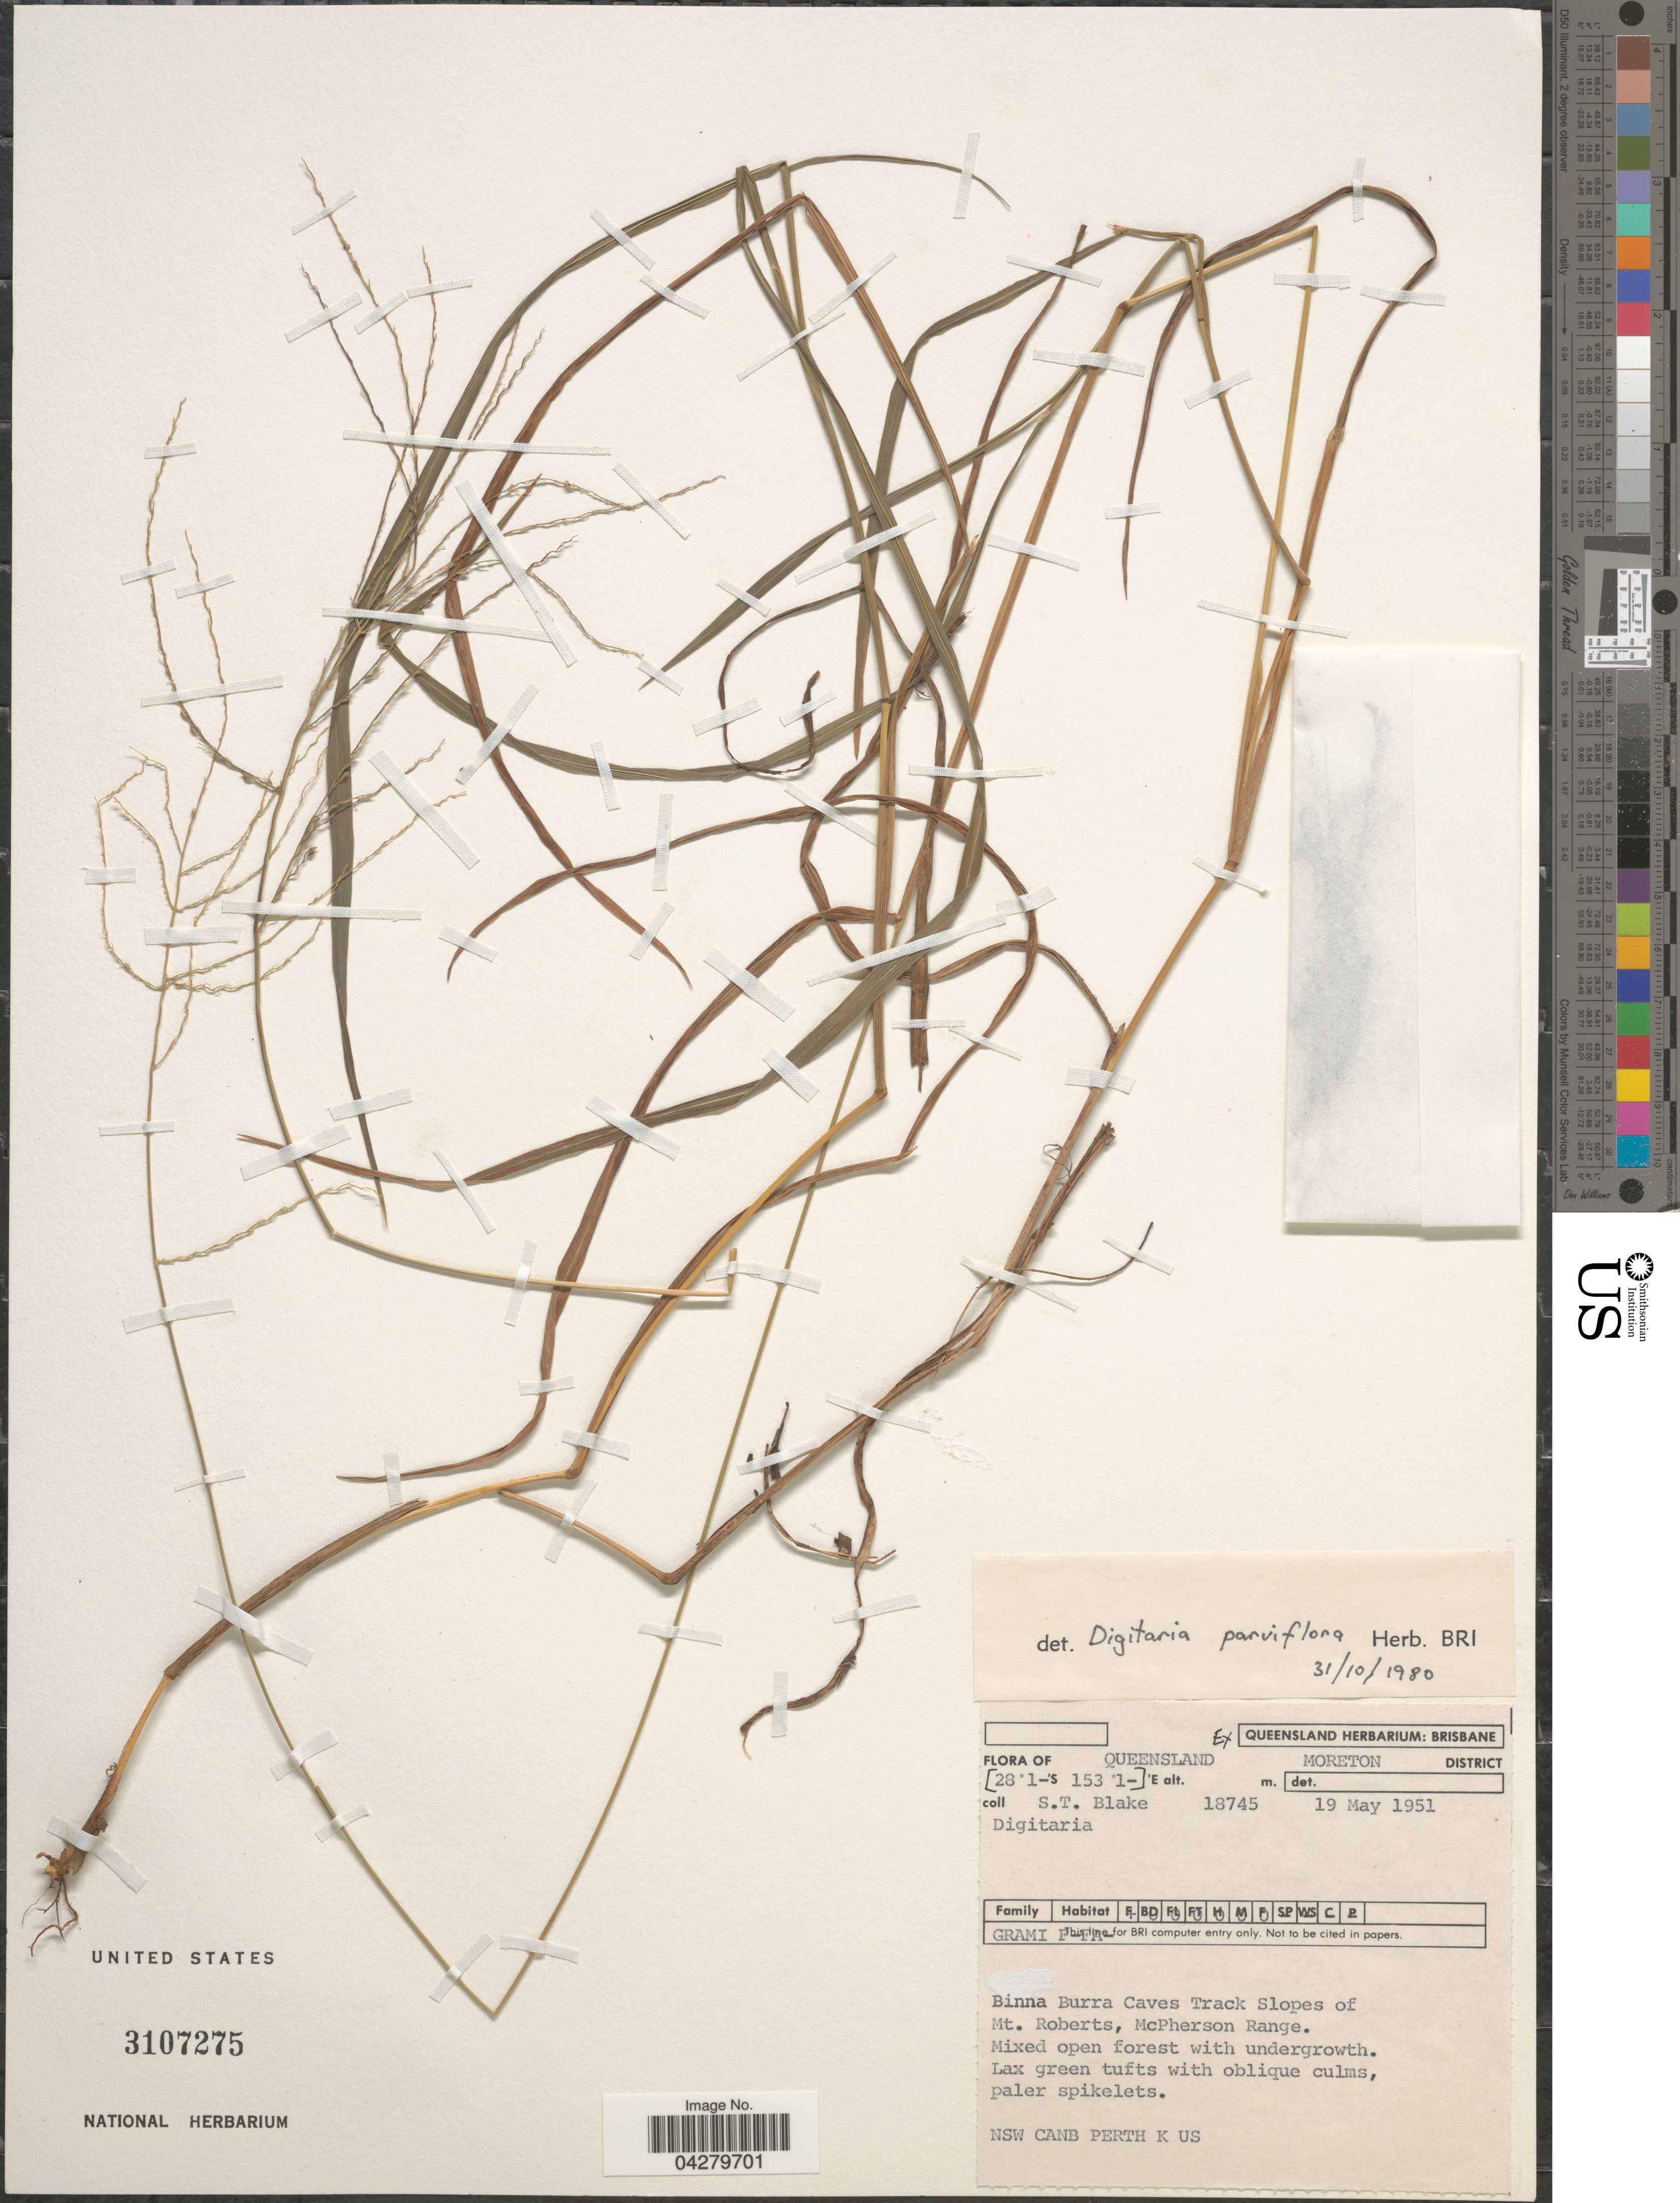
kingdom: Plantae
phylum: Tracheophyta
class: Liliopsida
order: Poales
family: Poaceae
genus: Digitaria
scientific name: Digitaria parviflora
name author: (R. Br.) Hughes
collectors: S. T. Blake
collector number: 18745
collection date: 1951-05-19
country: Australia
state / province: Queensland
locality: Moreton District. Binna burra Caves Track Slopes of Mt. Roberts, McPherson Range.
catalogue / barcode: US 3107275